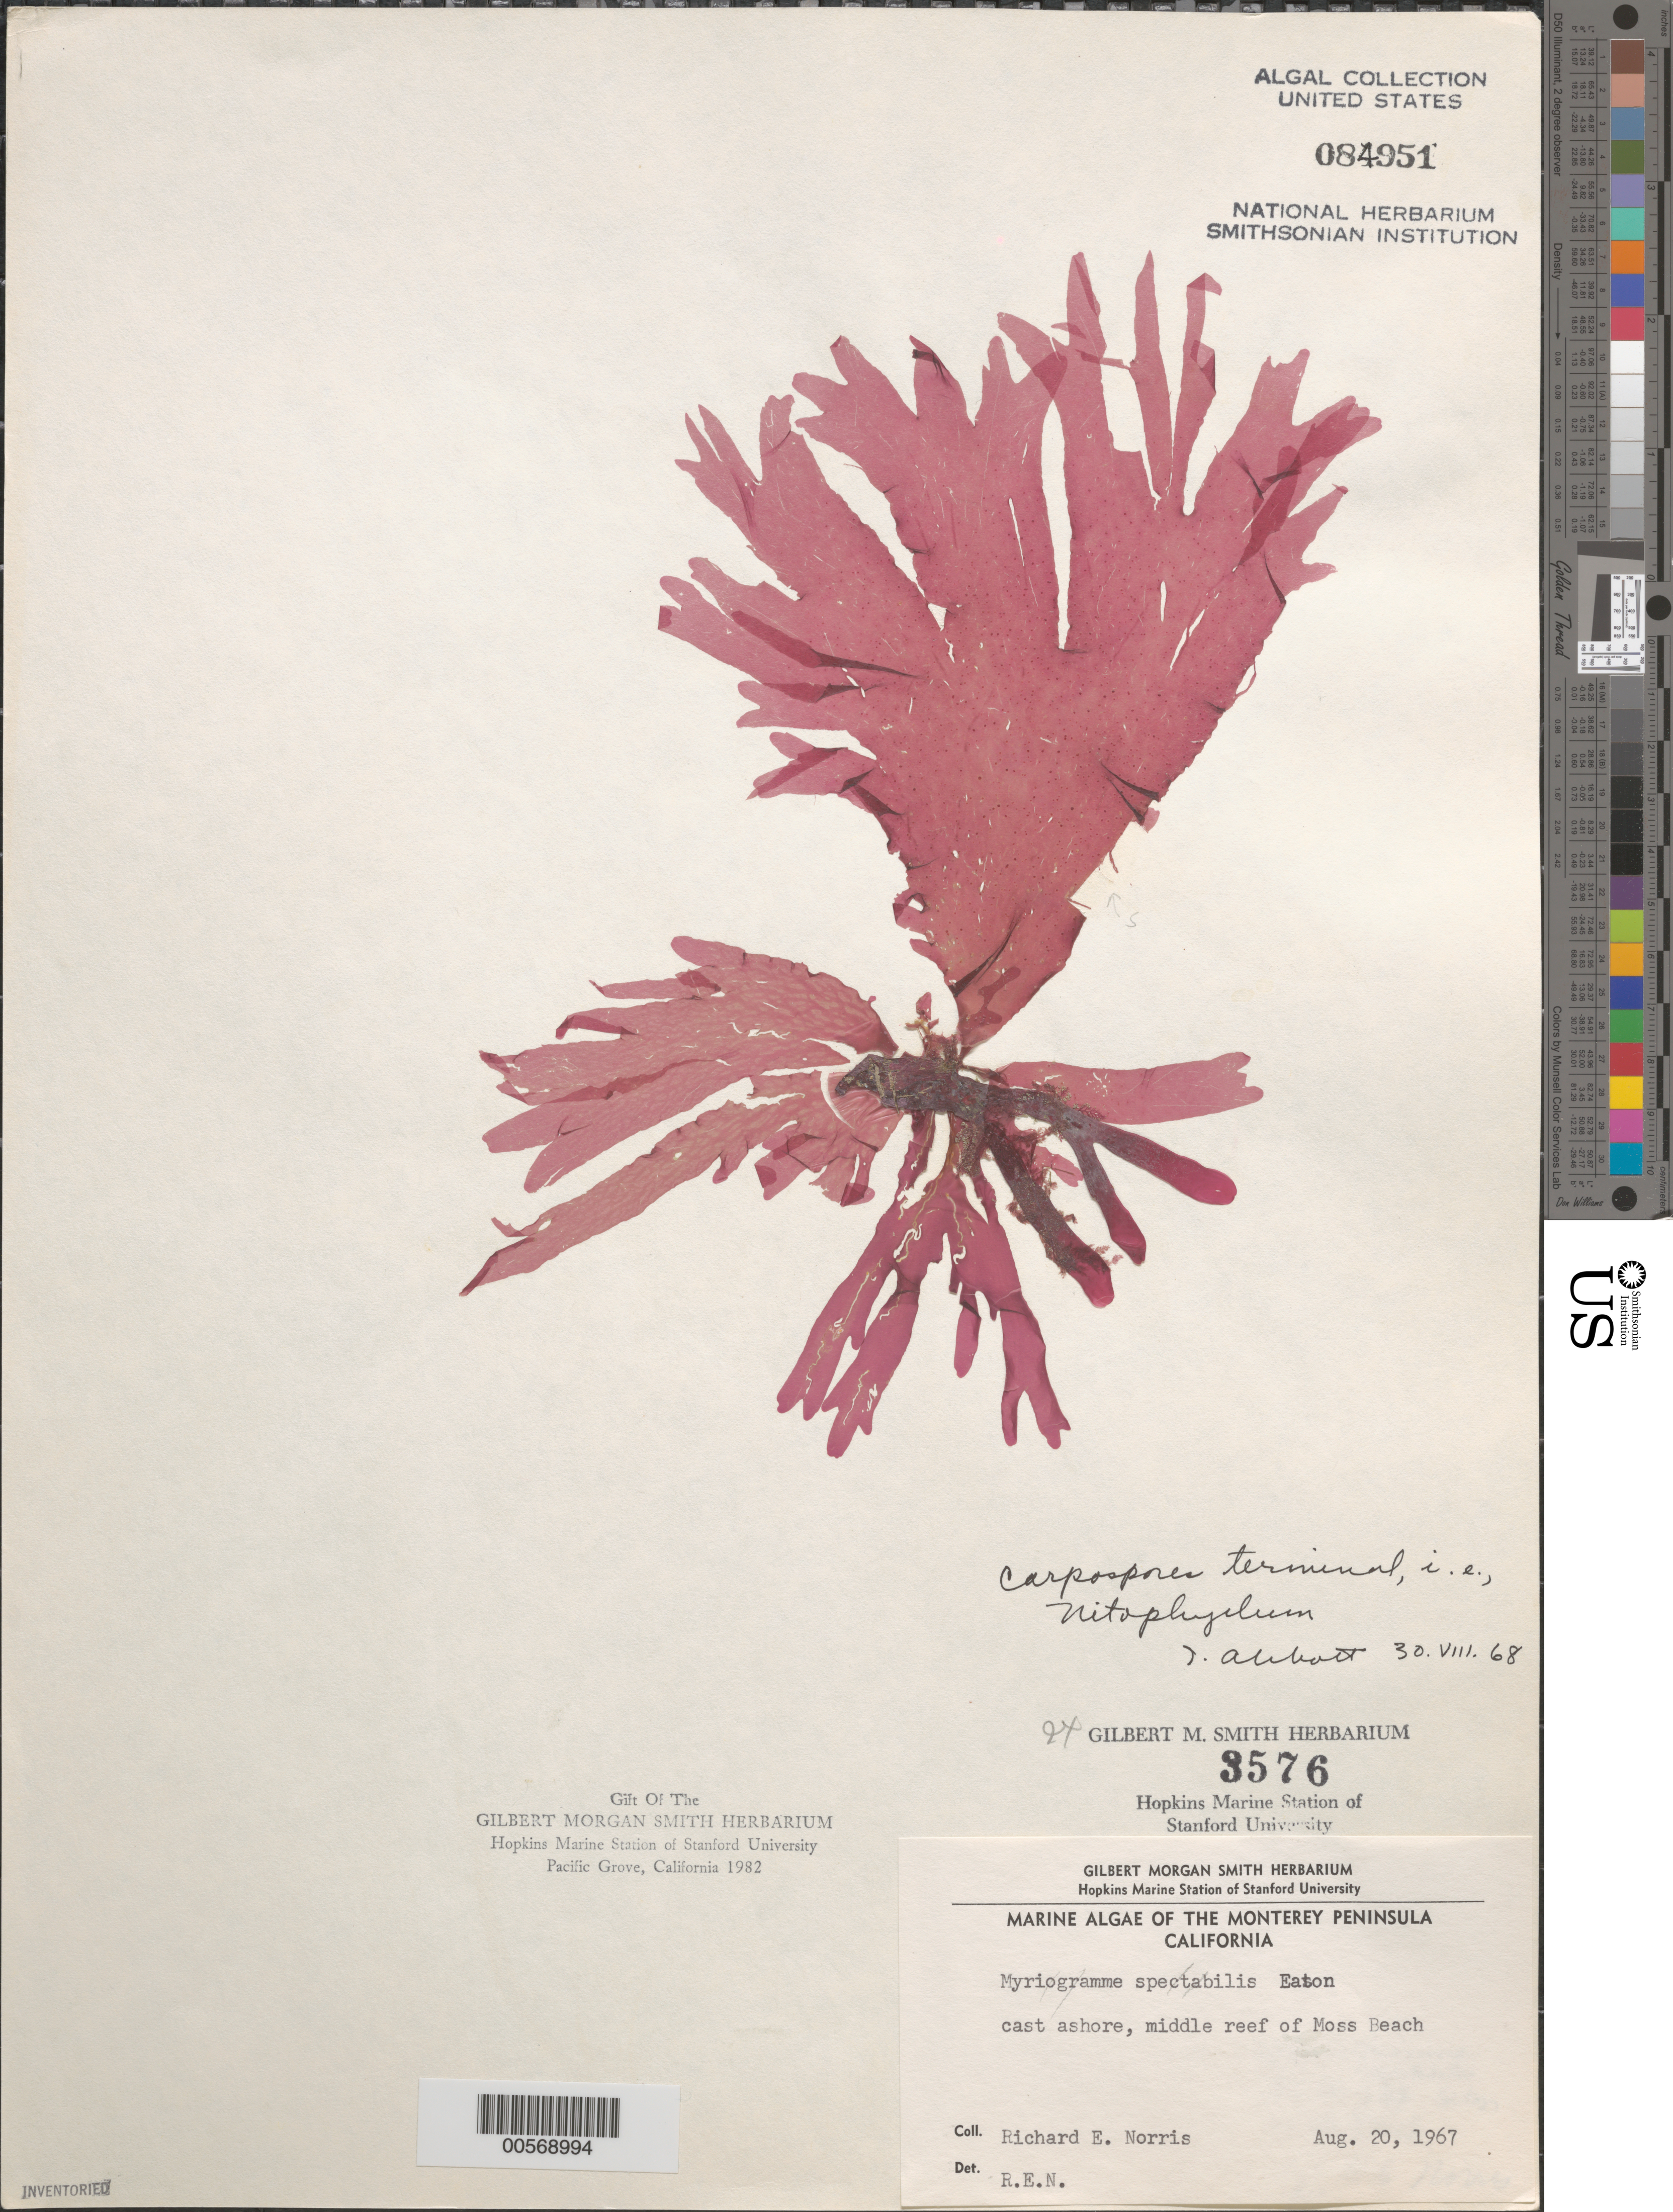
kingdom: Plantae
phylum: Rhodophyta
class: Florideophyceae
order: Ceramiales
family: Delesseriaceae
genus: Nitophyllum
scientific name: Nitophyllum sp.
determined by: Abbott, Isabella A.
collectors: R. E. Norris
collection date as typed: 20 Aug 1967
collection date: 1967-08-20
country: United States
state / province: California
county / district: Monterey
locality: Middle Reef of Moss Beach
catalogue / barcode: US 84951